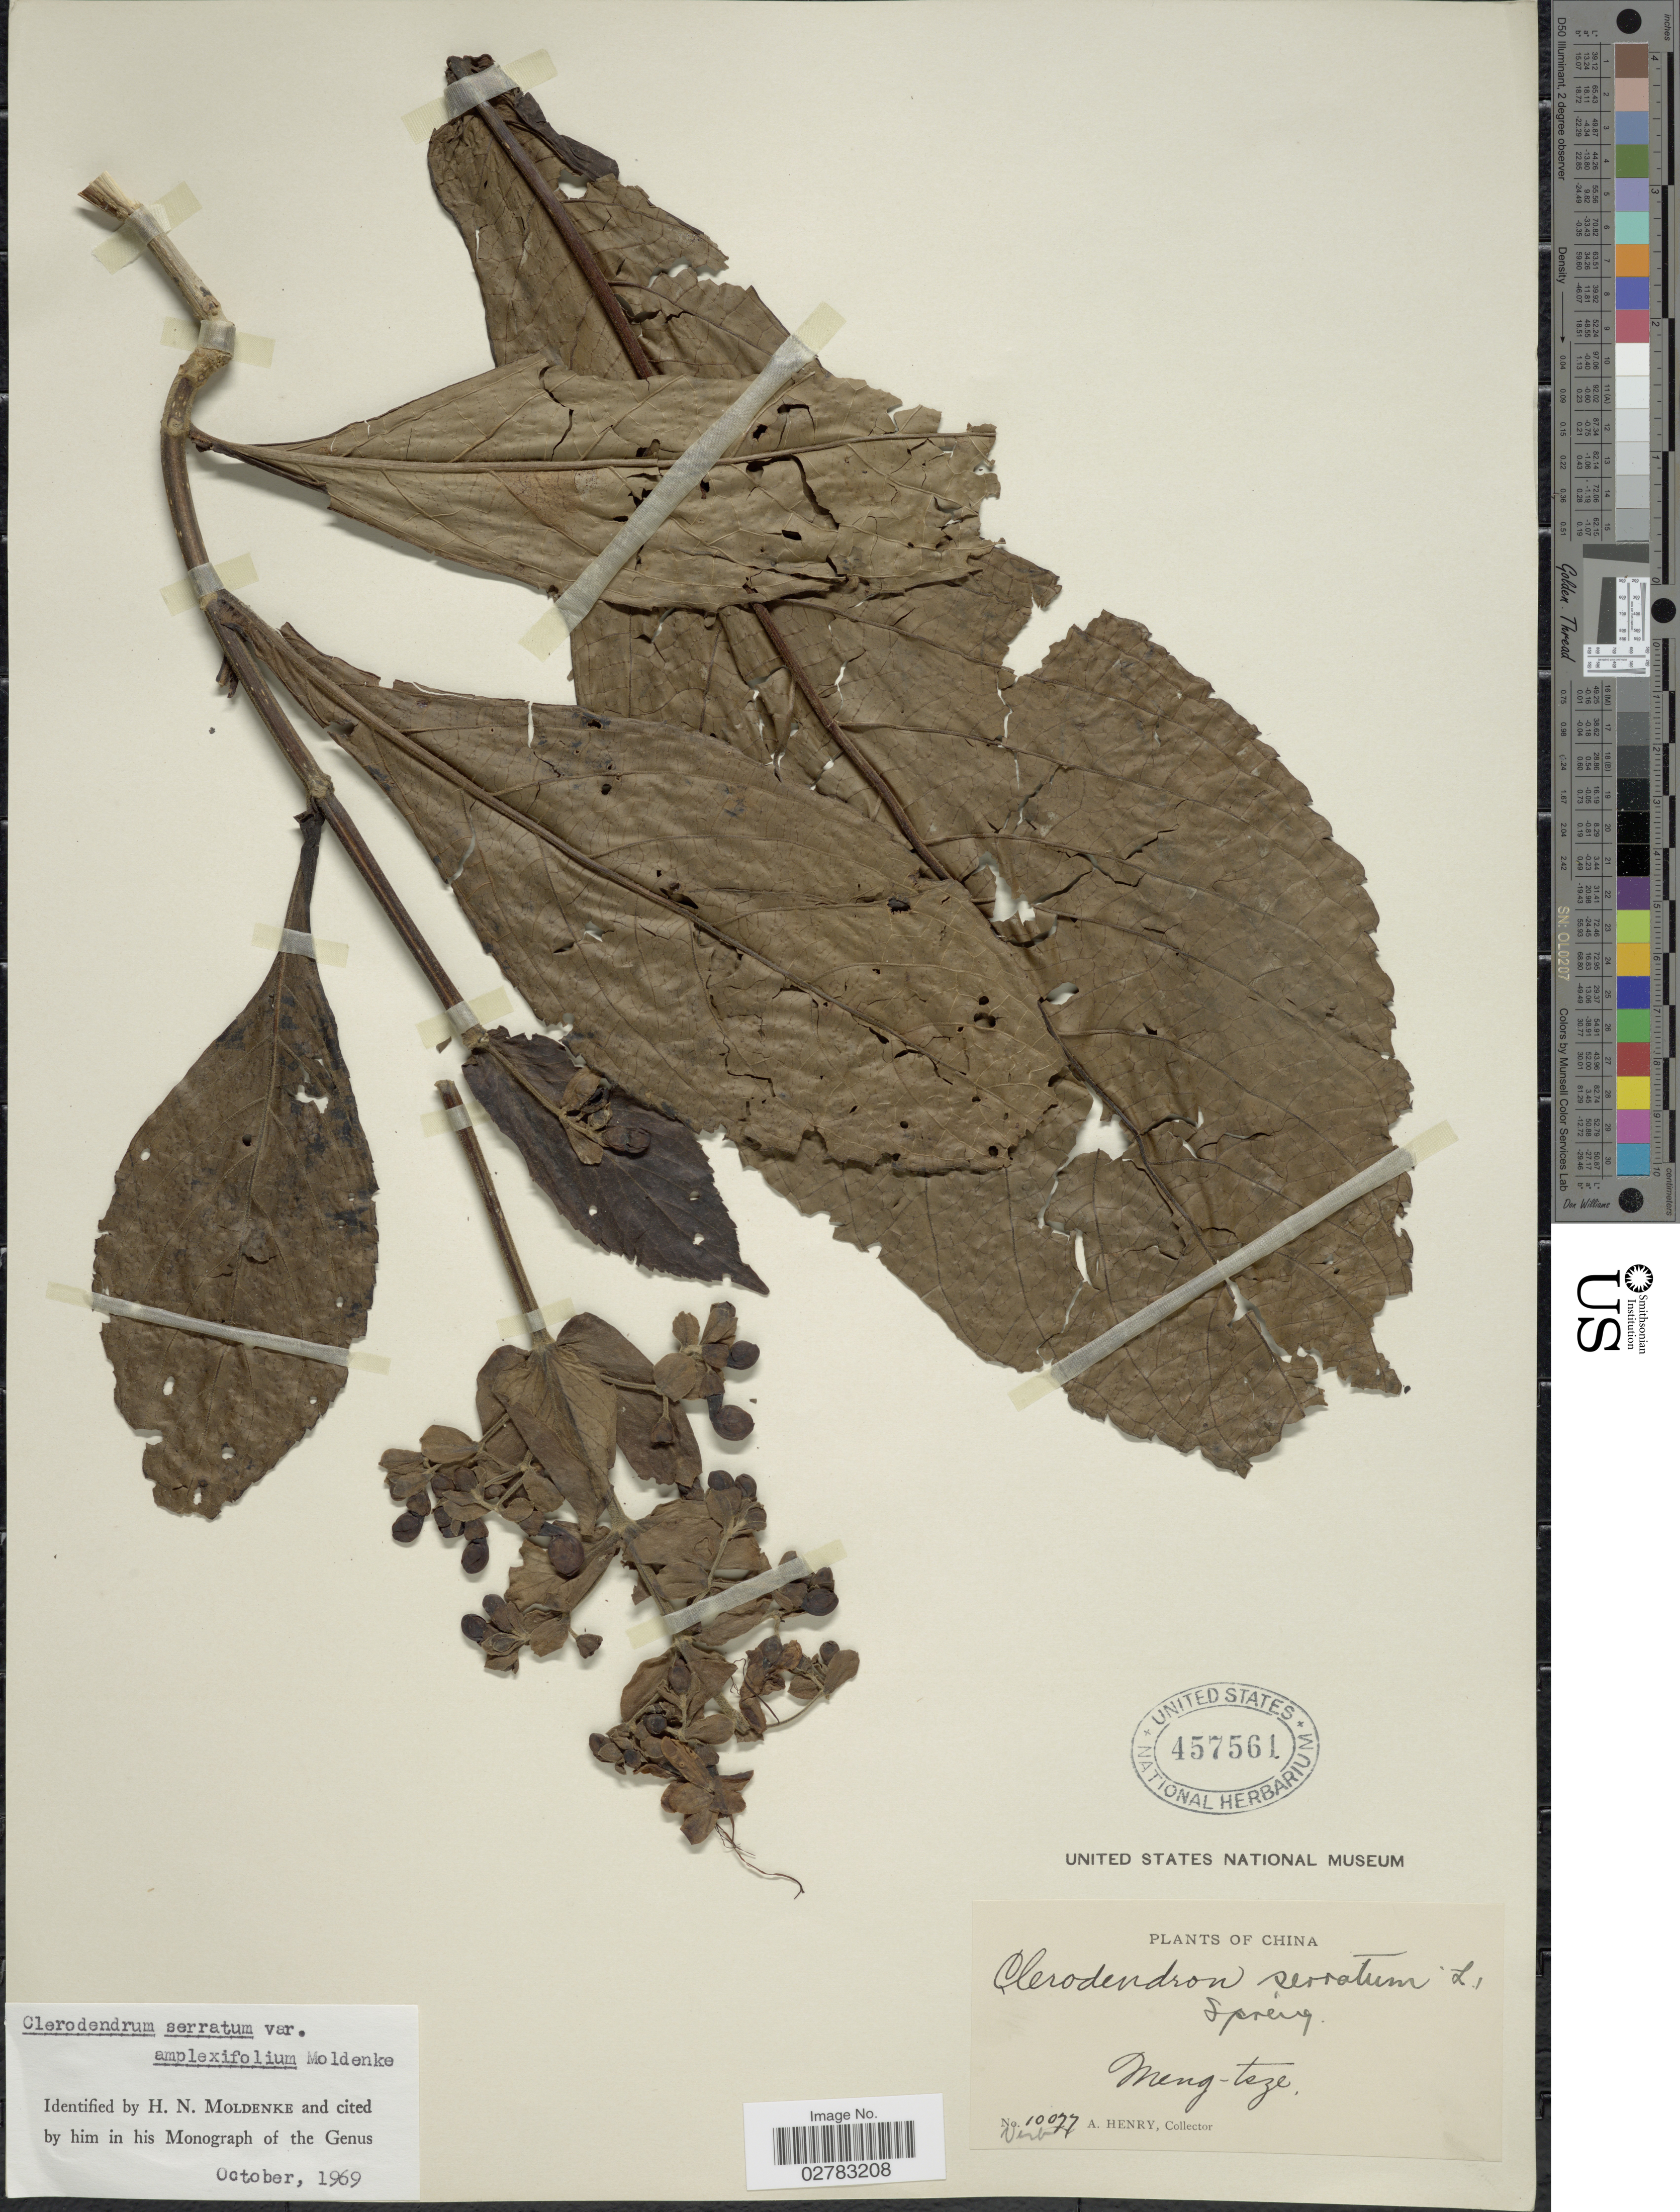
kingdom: Plantae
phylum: Tracheophyta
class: Magnoliopsida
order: Lamiales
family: Lamiaceae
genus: Clerodendrum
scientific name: Clerodendrum serratum var. amplexifolium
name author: Moldenke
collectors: A. Henry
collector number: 10077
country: China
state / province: Yunnan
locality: Meng-tsze.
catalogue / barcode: US 457561